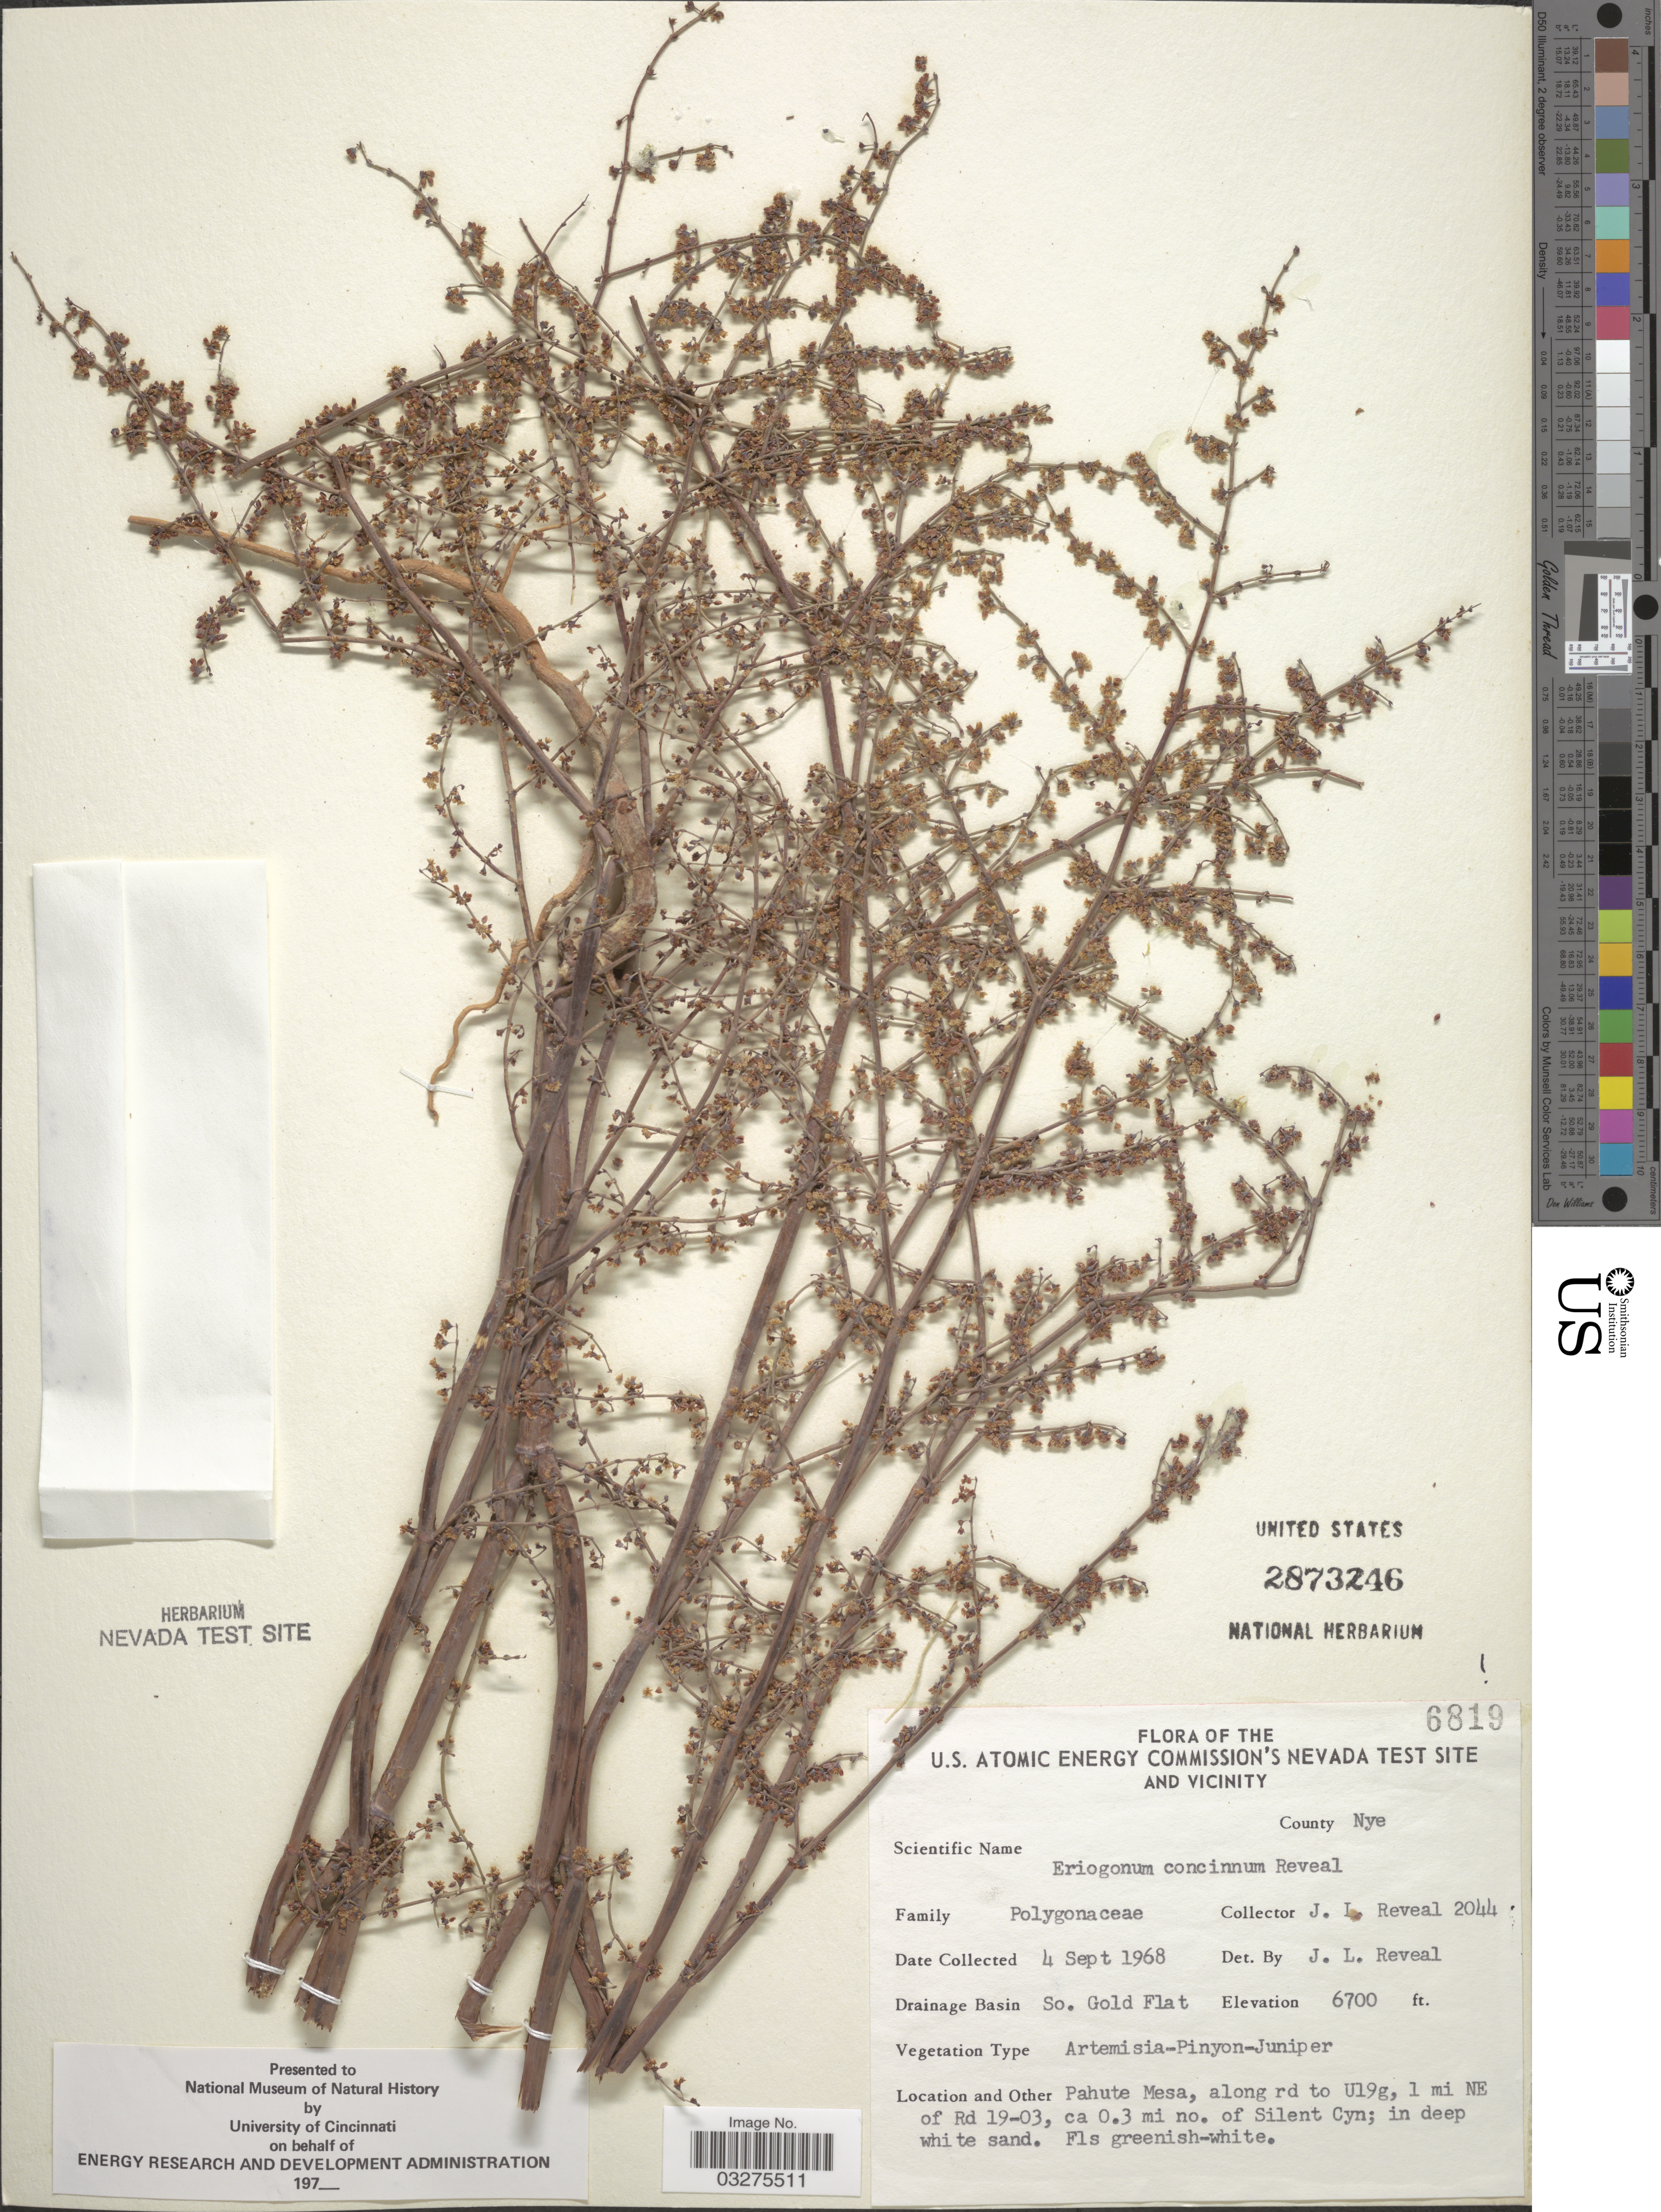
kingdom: Plantae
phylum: Tracheophyta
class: Magnoliopsida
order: Caryophyllales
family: Polygonaceae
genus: Eriogonum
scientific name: Eriogonum concinnum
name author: Reveal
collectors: J. L. Reveal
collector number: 2044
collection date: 1968-09-04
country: United States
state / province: Nevada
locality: U.S. Atomic Energy Commission's Nevada Test Site and vicinity. County Nye. Drainage Basin So. Gold Flat. Pahute Mesa, along rd to U19g, 1 mi NE of Rd 19-03, ca 0.3 mi no. of Silent Cyn.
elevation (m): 2042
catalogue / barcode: US 2873246